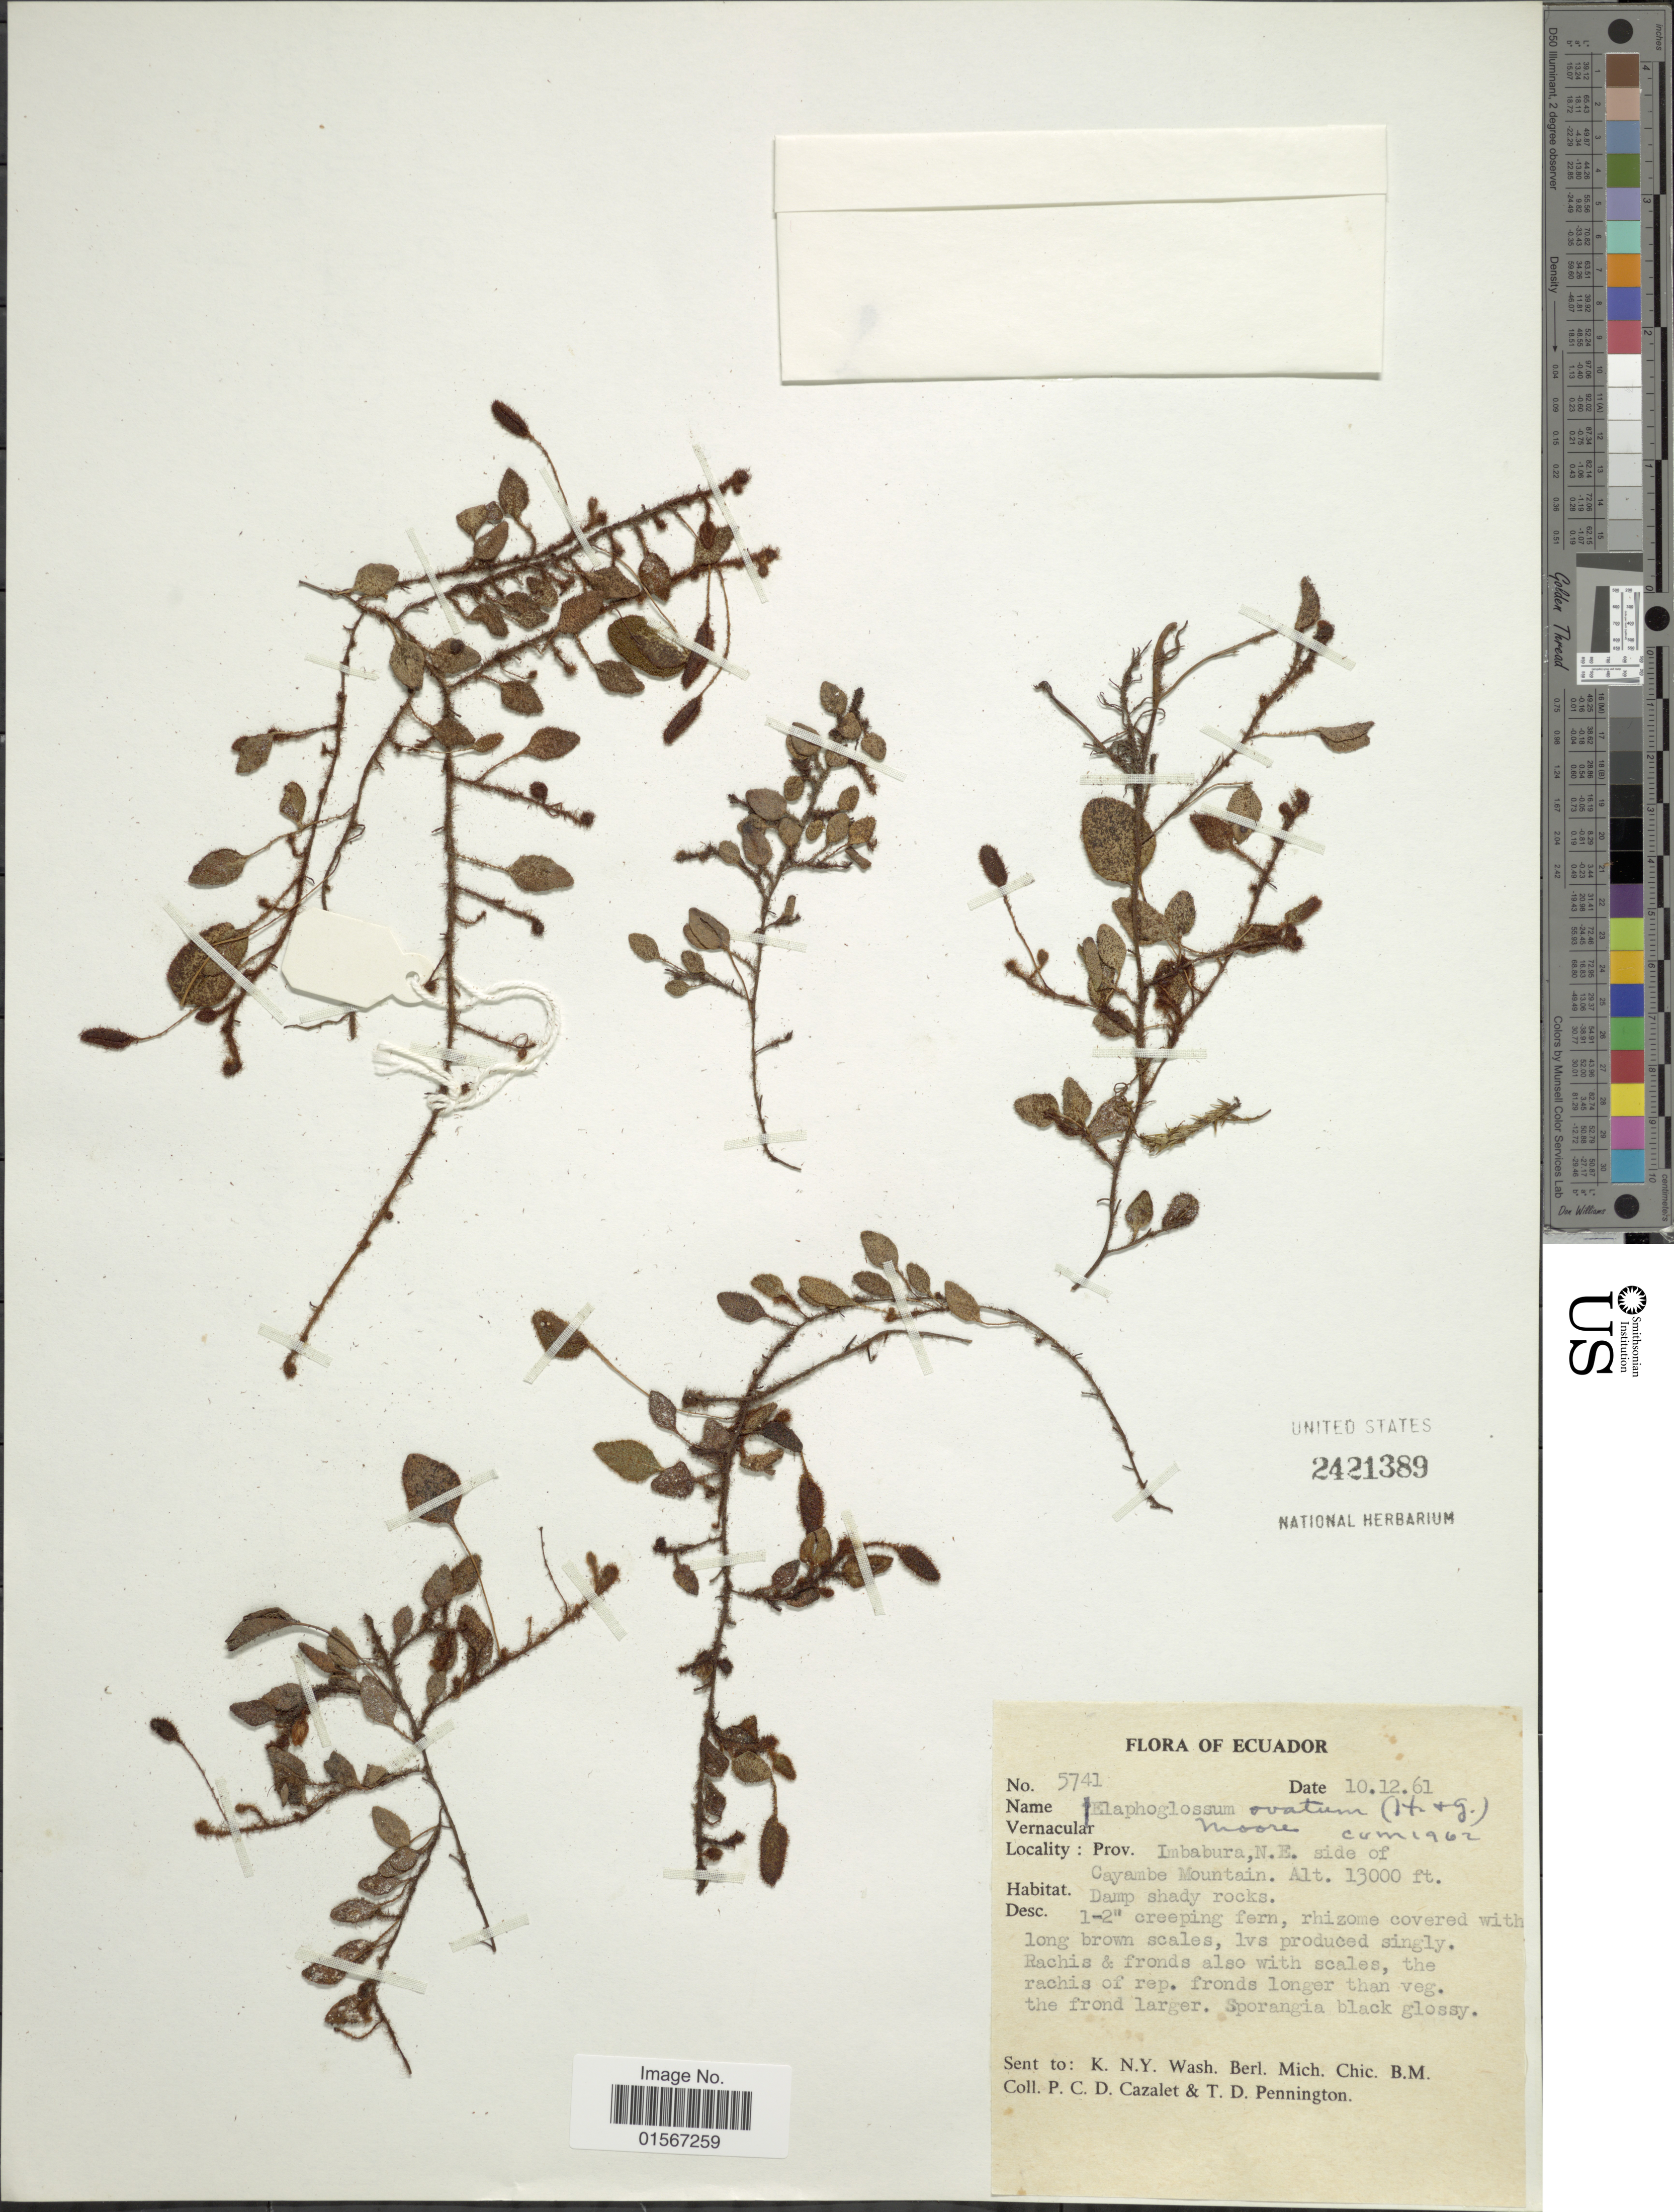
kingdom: Plantae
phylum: Tracheophyta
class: Polypodiopsida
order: Polypodiales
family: Dryopteridaceae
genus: Elaphoglossum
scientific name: Elaphoglossum ovatum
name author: (Hook. & Grev.) T. Moore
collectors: P. C. D. Cazalet & T. D. Pennington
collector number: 5741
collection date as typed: Transcribed d/m/y: 10/12/61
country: Ecuador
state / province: Imbabura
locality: Ecuador, Prov. Imbabura, N.E. side of Cayambe Mountain.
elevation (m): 3962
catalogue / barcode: US 2421389